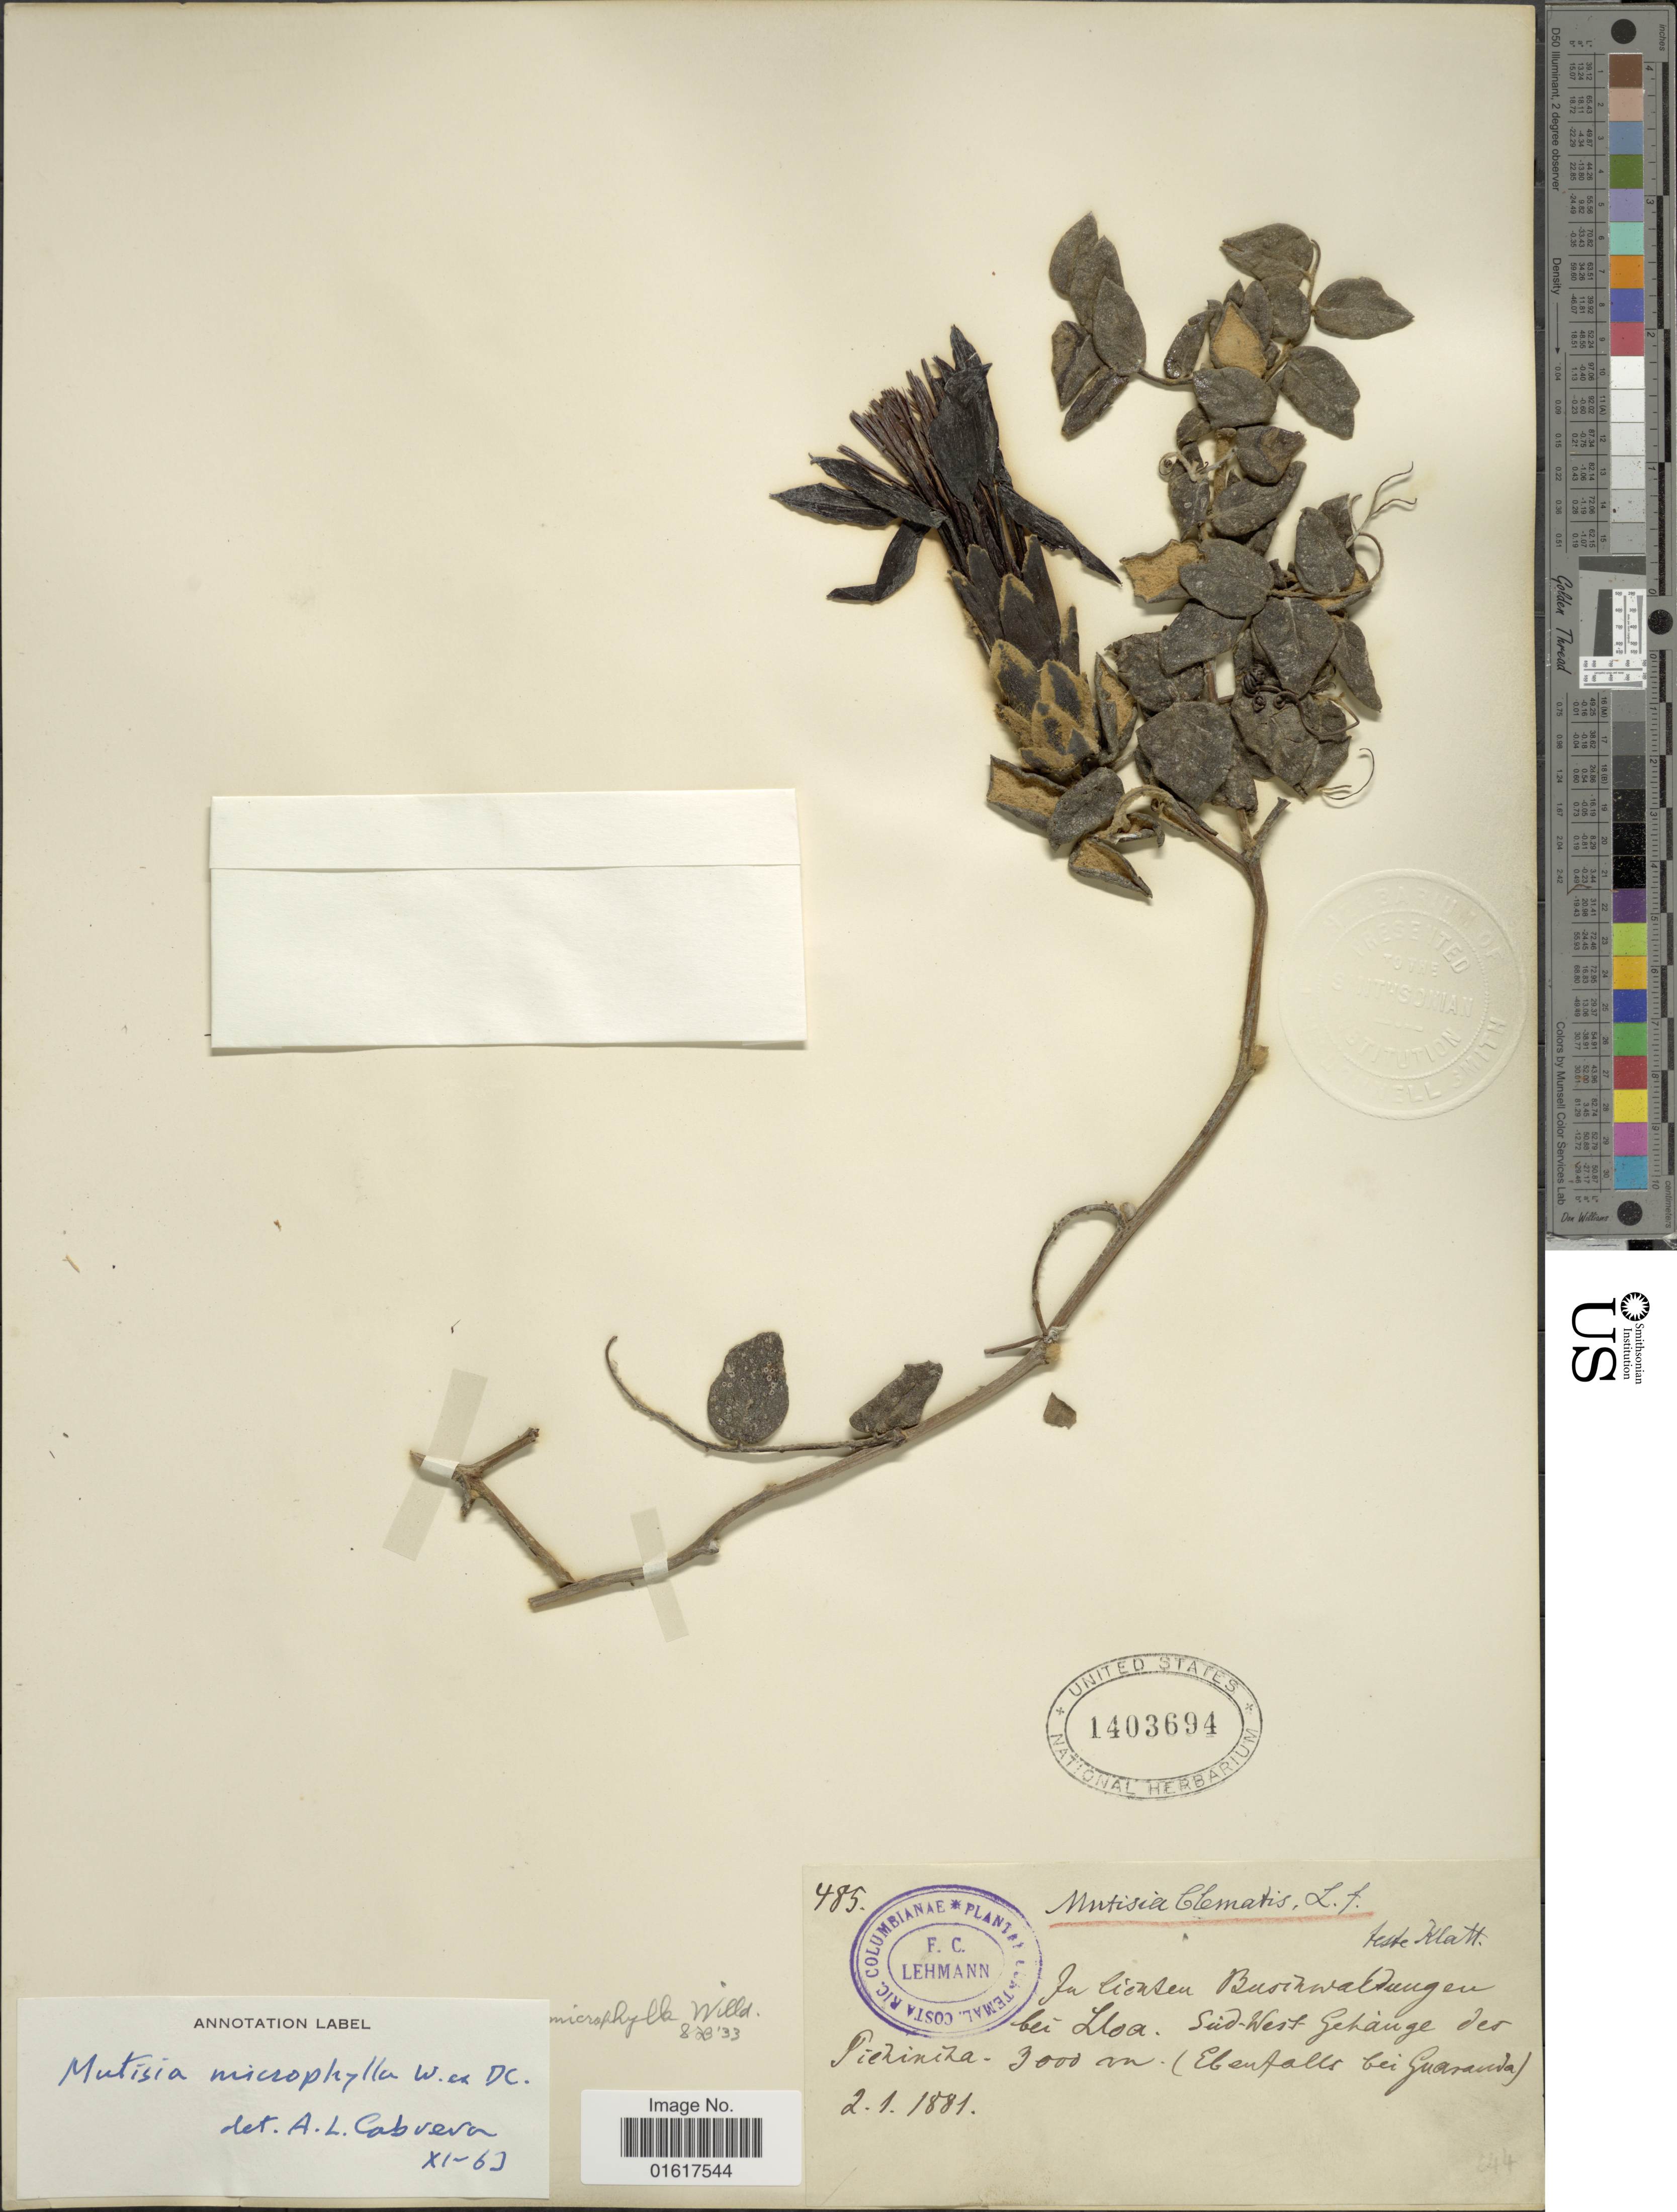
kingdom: Plantae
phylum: Tracheophyta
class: Magnoliopsida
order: Asterales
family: Asteraceae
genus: Mutisia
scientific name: Mutisia microphylla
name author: Willd. ex DC.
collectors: F. C. Lehmann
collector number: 485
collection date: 1881-01-02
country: Ecuador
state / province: Pichincha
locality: In lichten Buschwaldungen bei Lloa. Sud-West Gehange der Pichincha (Ebenfalls bei Guaranda)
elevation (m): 3000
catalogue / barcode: US 1403694